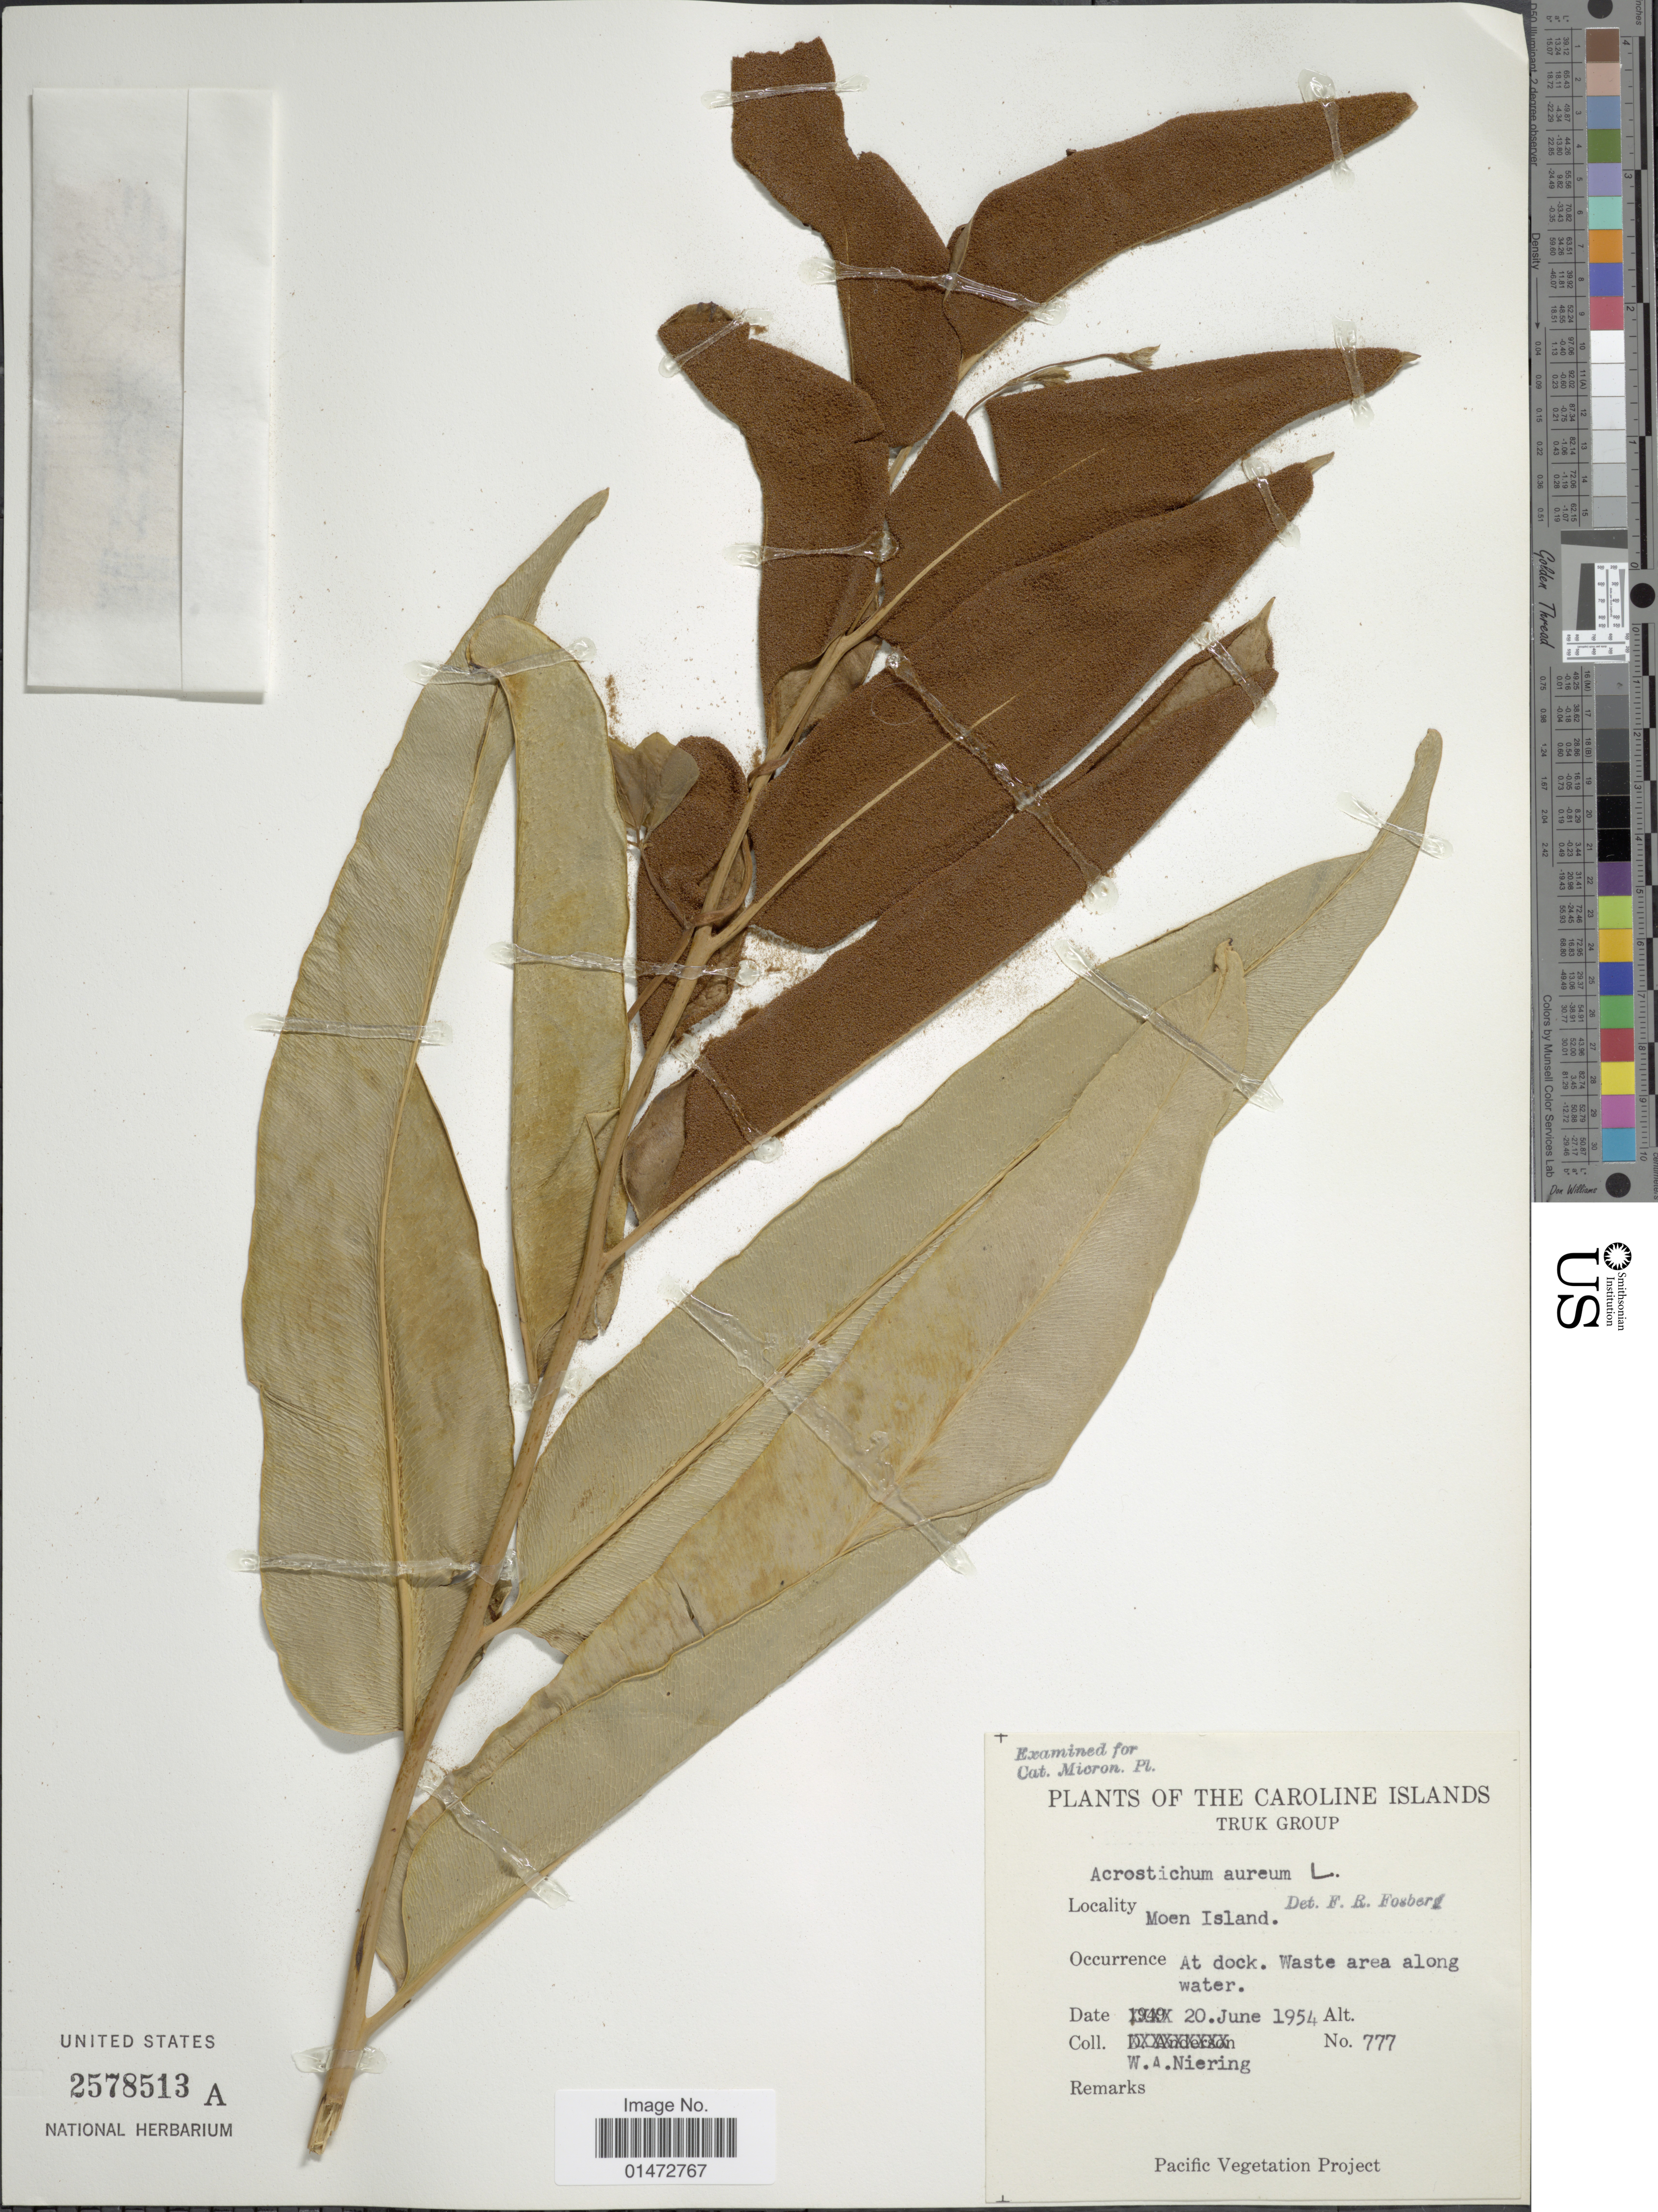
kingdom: Plantae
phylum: Tracheophyta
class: Polypodiopsida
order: Polypodiales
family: Pteridaceae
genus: Acrostichum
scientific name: Acrostichum aureum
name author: L.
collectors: W. Niering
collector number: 777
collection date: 1954-06-20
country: Micronesia, Federated States of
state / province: Truk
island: Moen [Wono]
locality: The Caroline Islands. Truk Group. Moen Island. At dock. Waste area along water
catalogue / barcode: US 2578513A